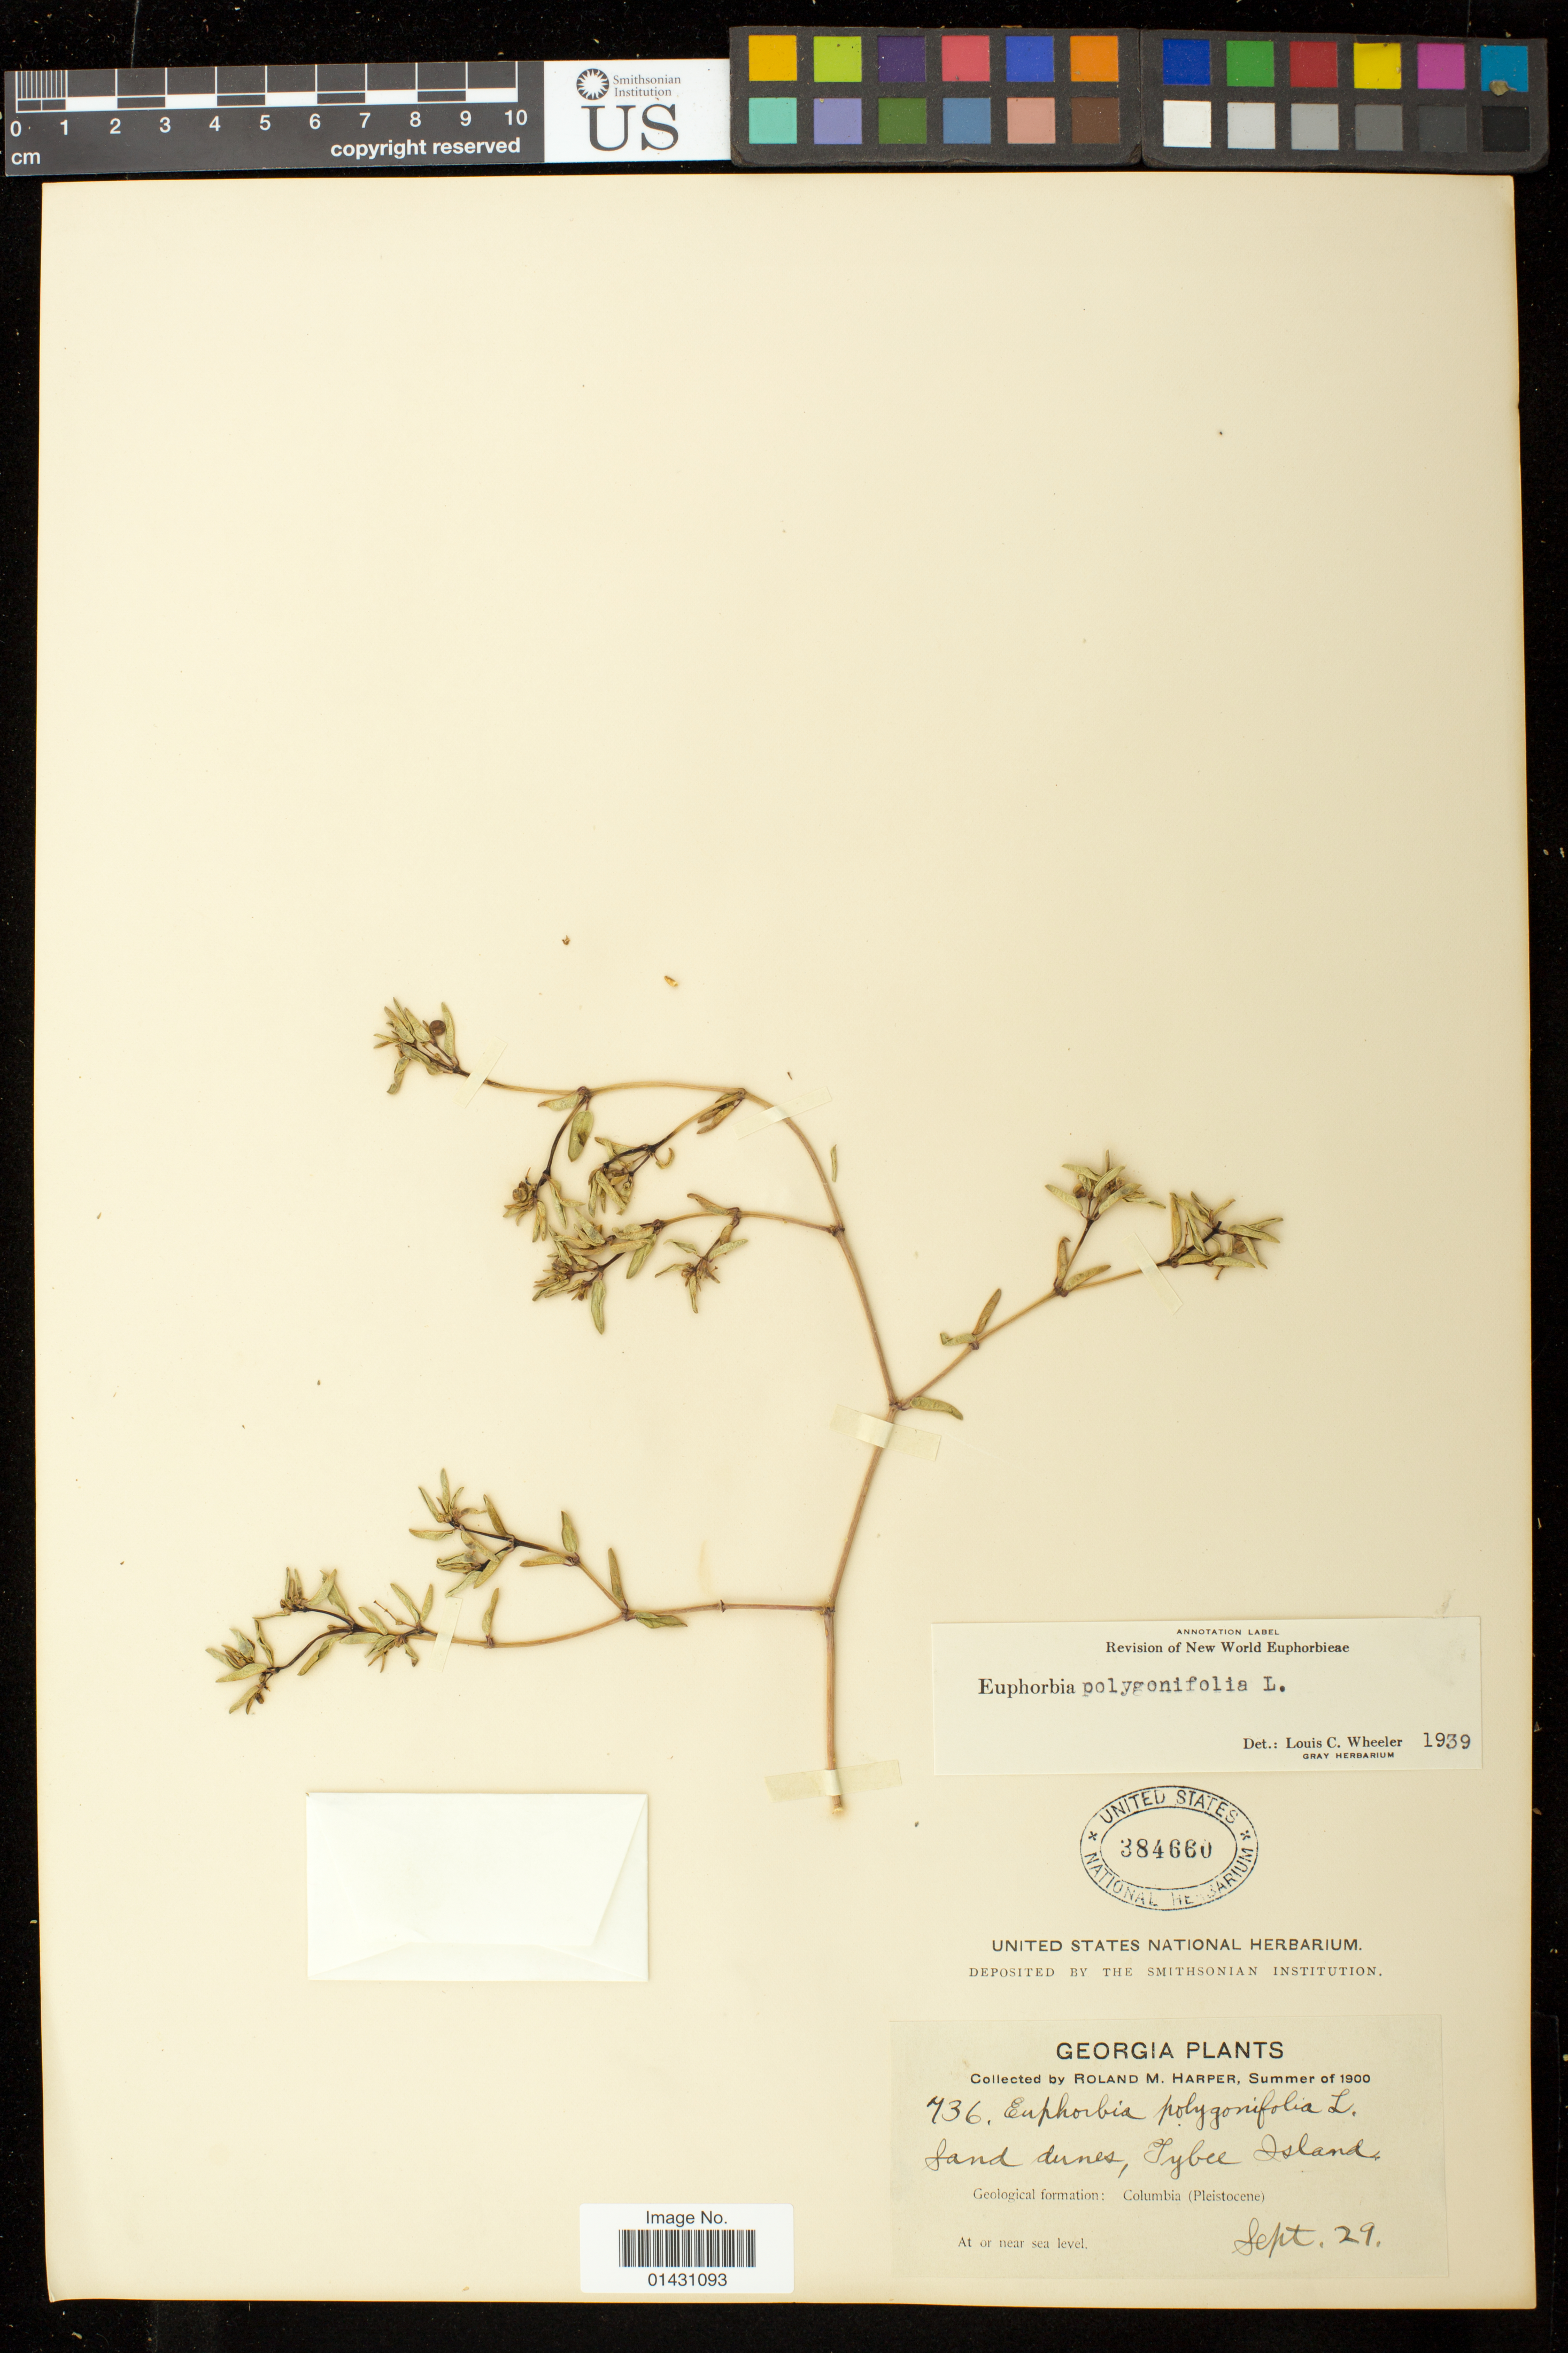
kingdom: Plantae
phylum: Tracheophyta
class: Magnoliopsida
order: Malpighiales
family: Euphorbiaceae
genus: Euphorbia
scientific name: Euphorbia polygonifolia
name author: L.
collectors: R. M. Harper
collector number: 736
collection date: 1900-09-29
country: United States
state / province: Georgia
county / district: Chatham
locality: Tybee Island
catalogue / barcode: US 384660